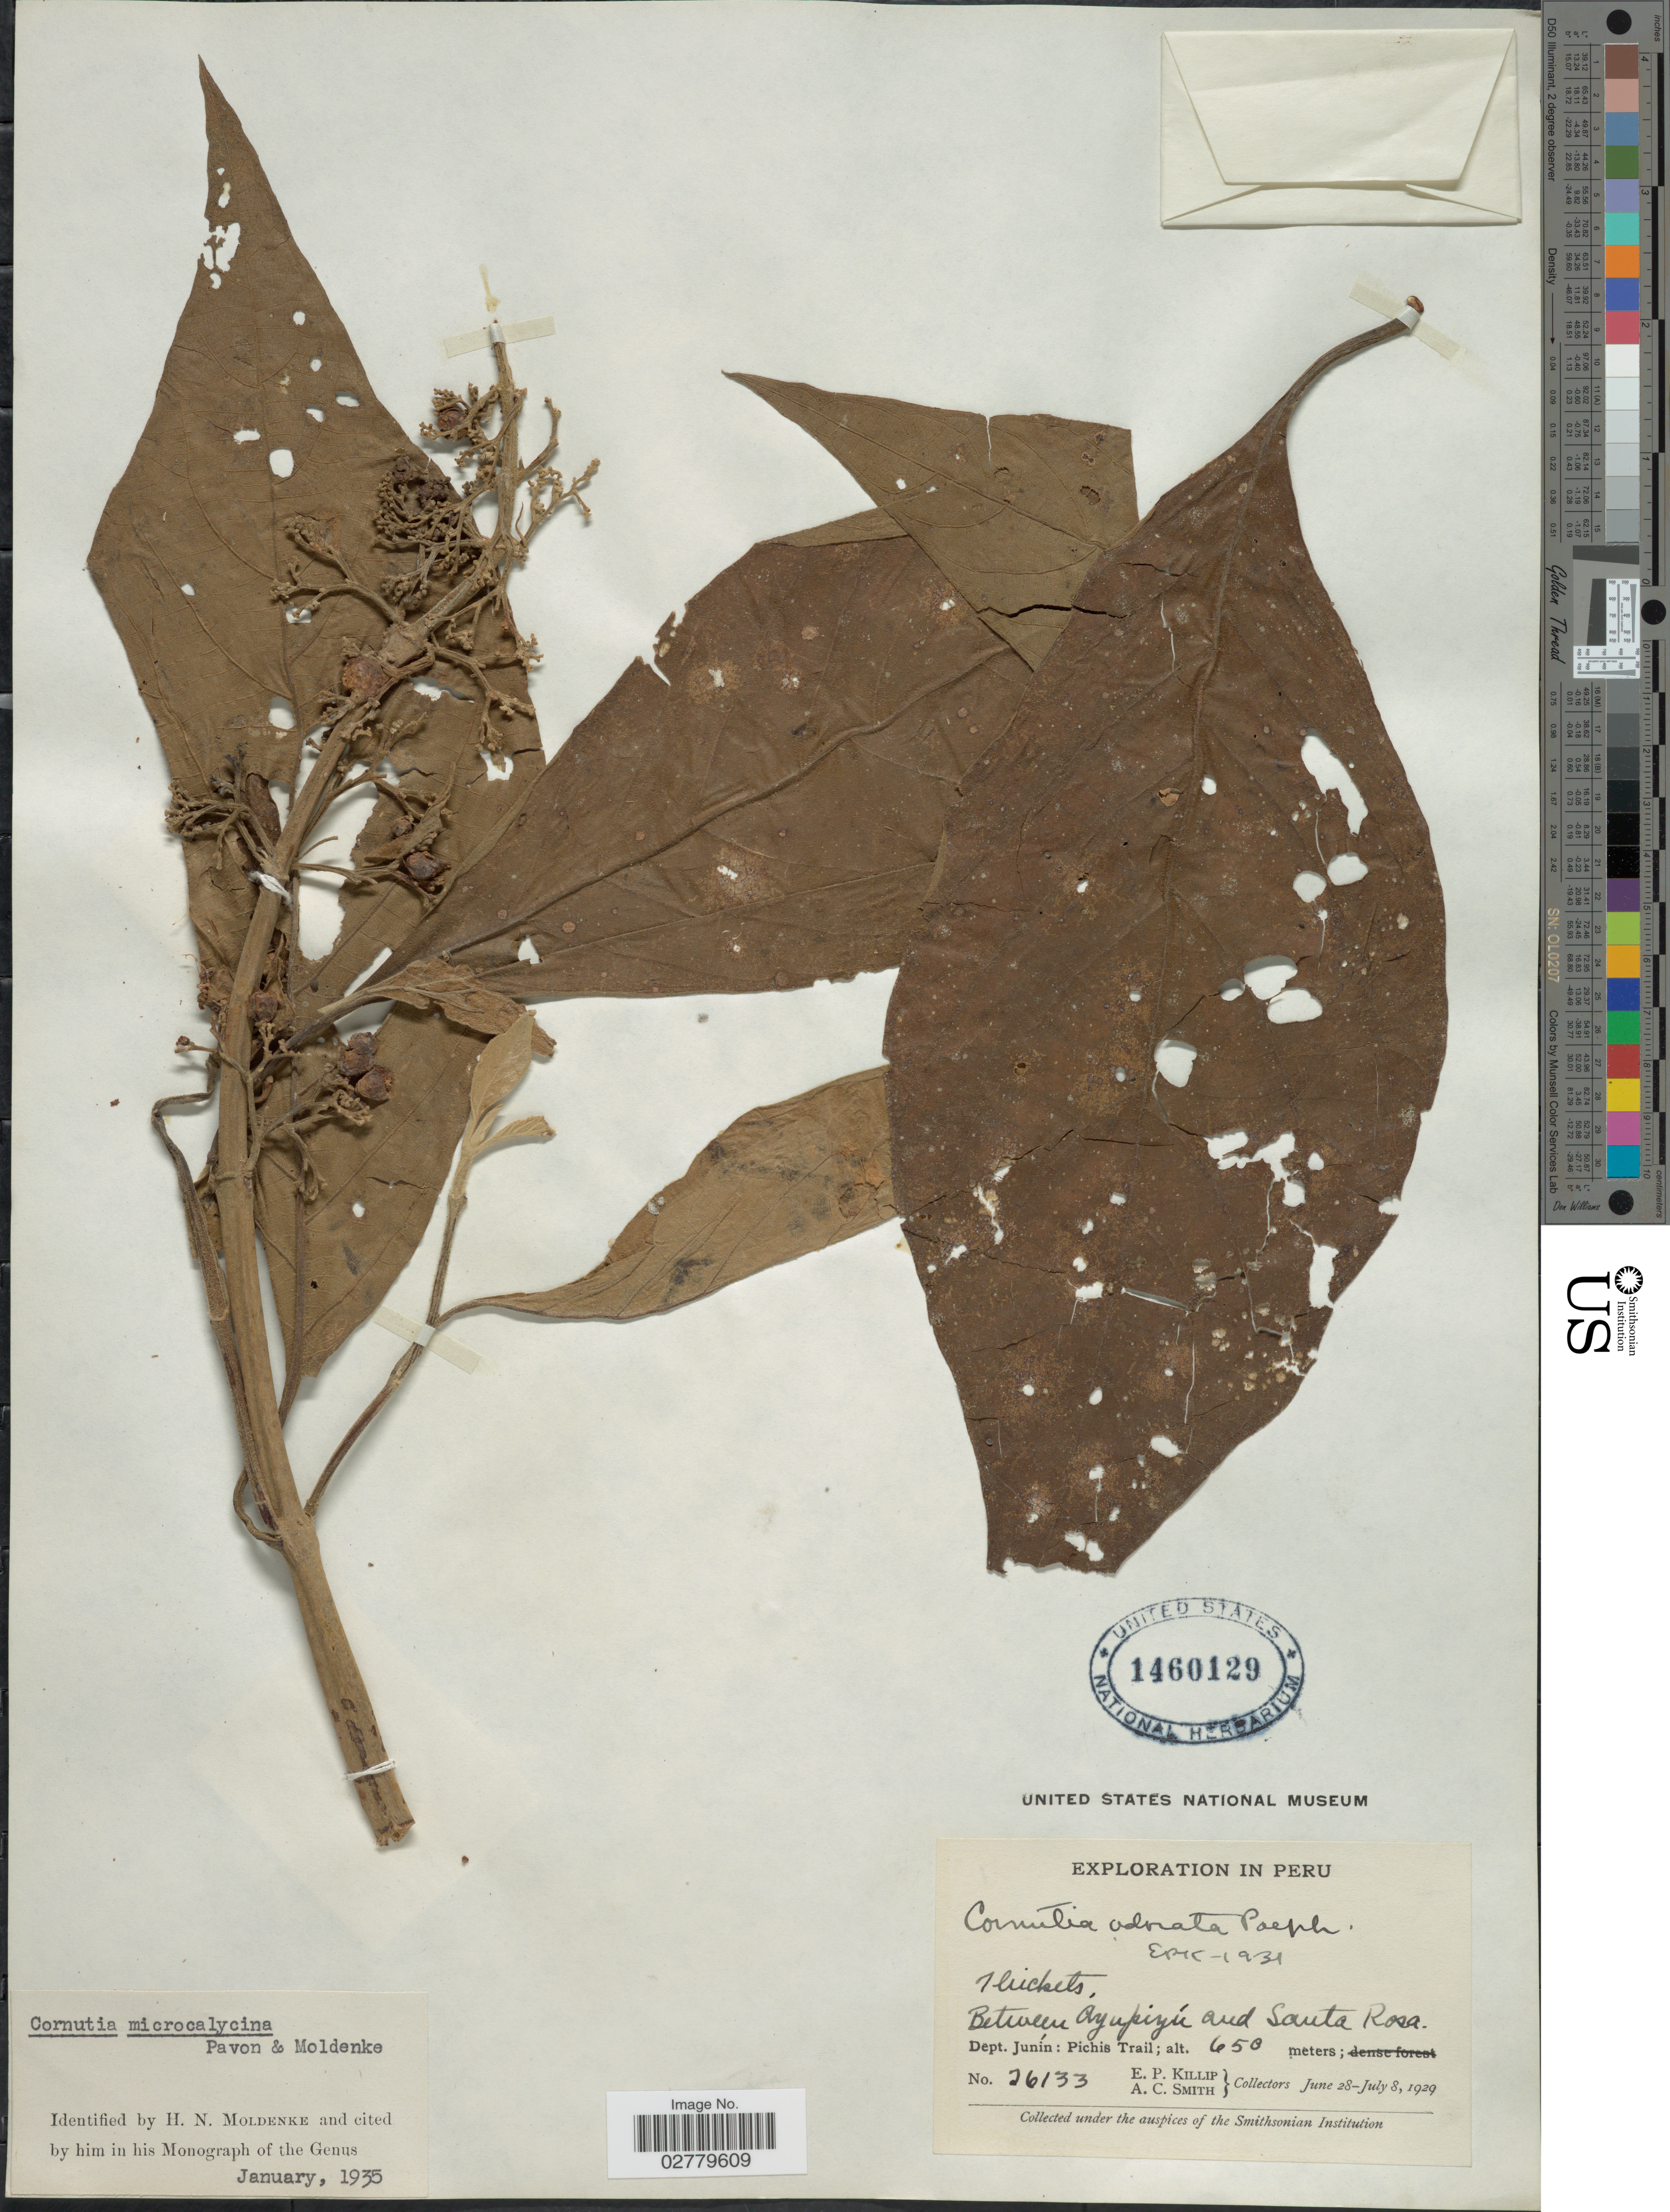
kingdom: Plantae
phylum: Tracheophyta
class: Magnoliopsida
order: Lamiales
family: Lamiaceae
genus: Cornutia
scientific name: Cornutia microcalycina var. microcalycina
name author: Pav. ex Moldenke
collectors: E. P. Killip & A. C. Smith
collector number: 26133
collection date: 1929-06-28/1929-07-08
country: Peru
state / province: Junín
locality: Between Ayupiyú and Santa Rosa. Dept. Junín: Pichis Trail.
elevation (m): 650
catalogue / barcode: US 1460129